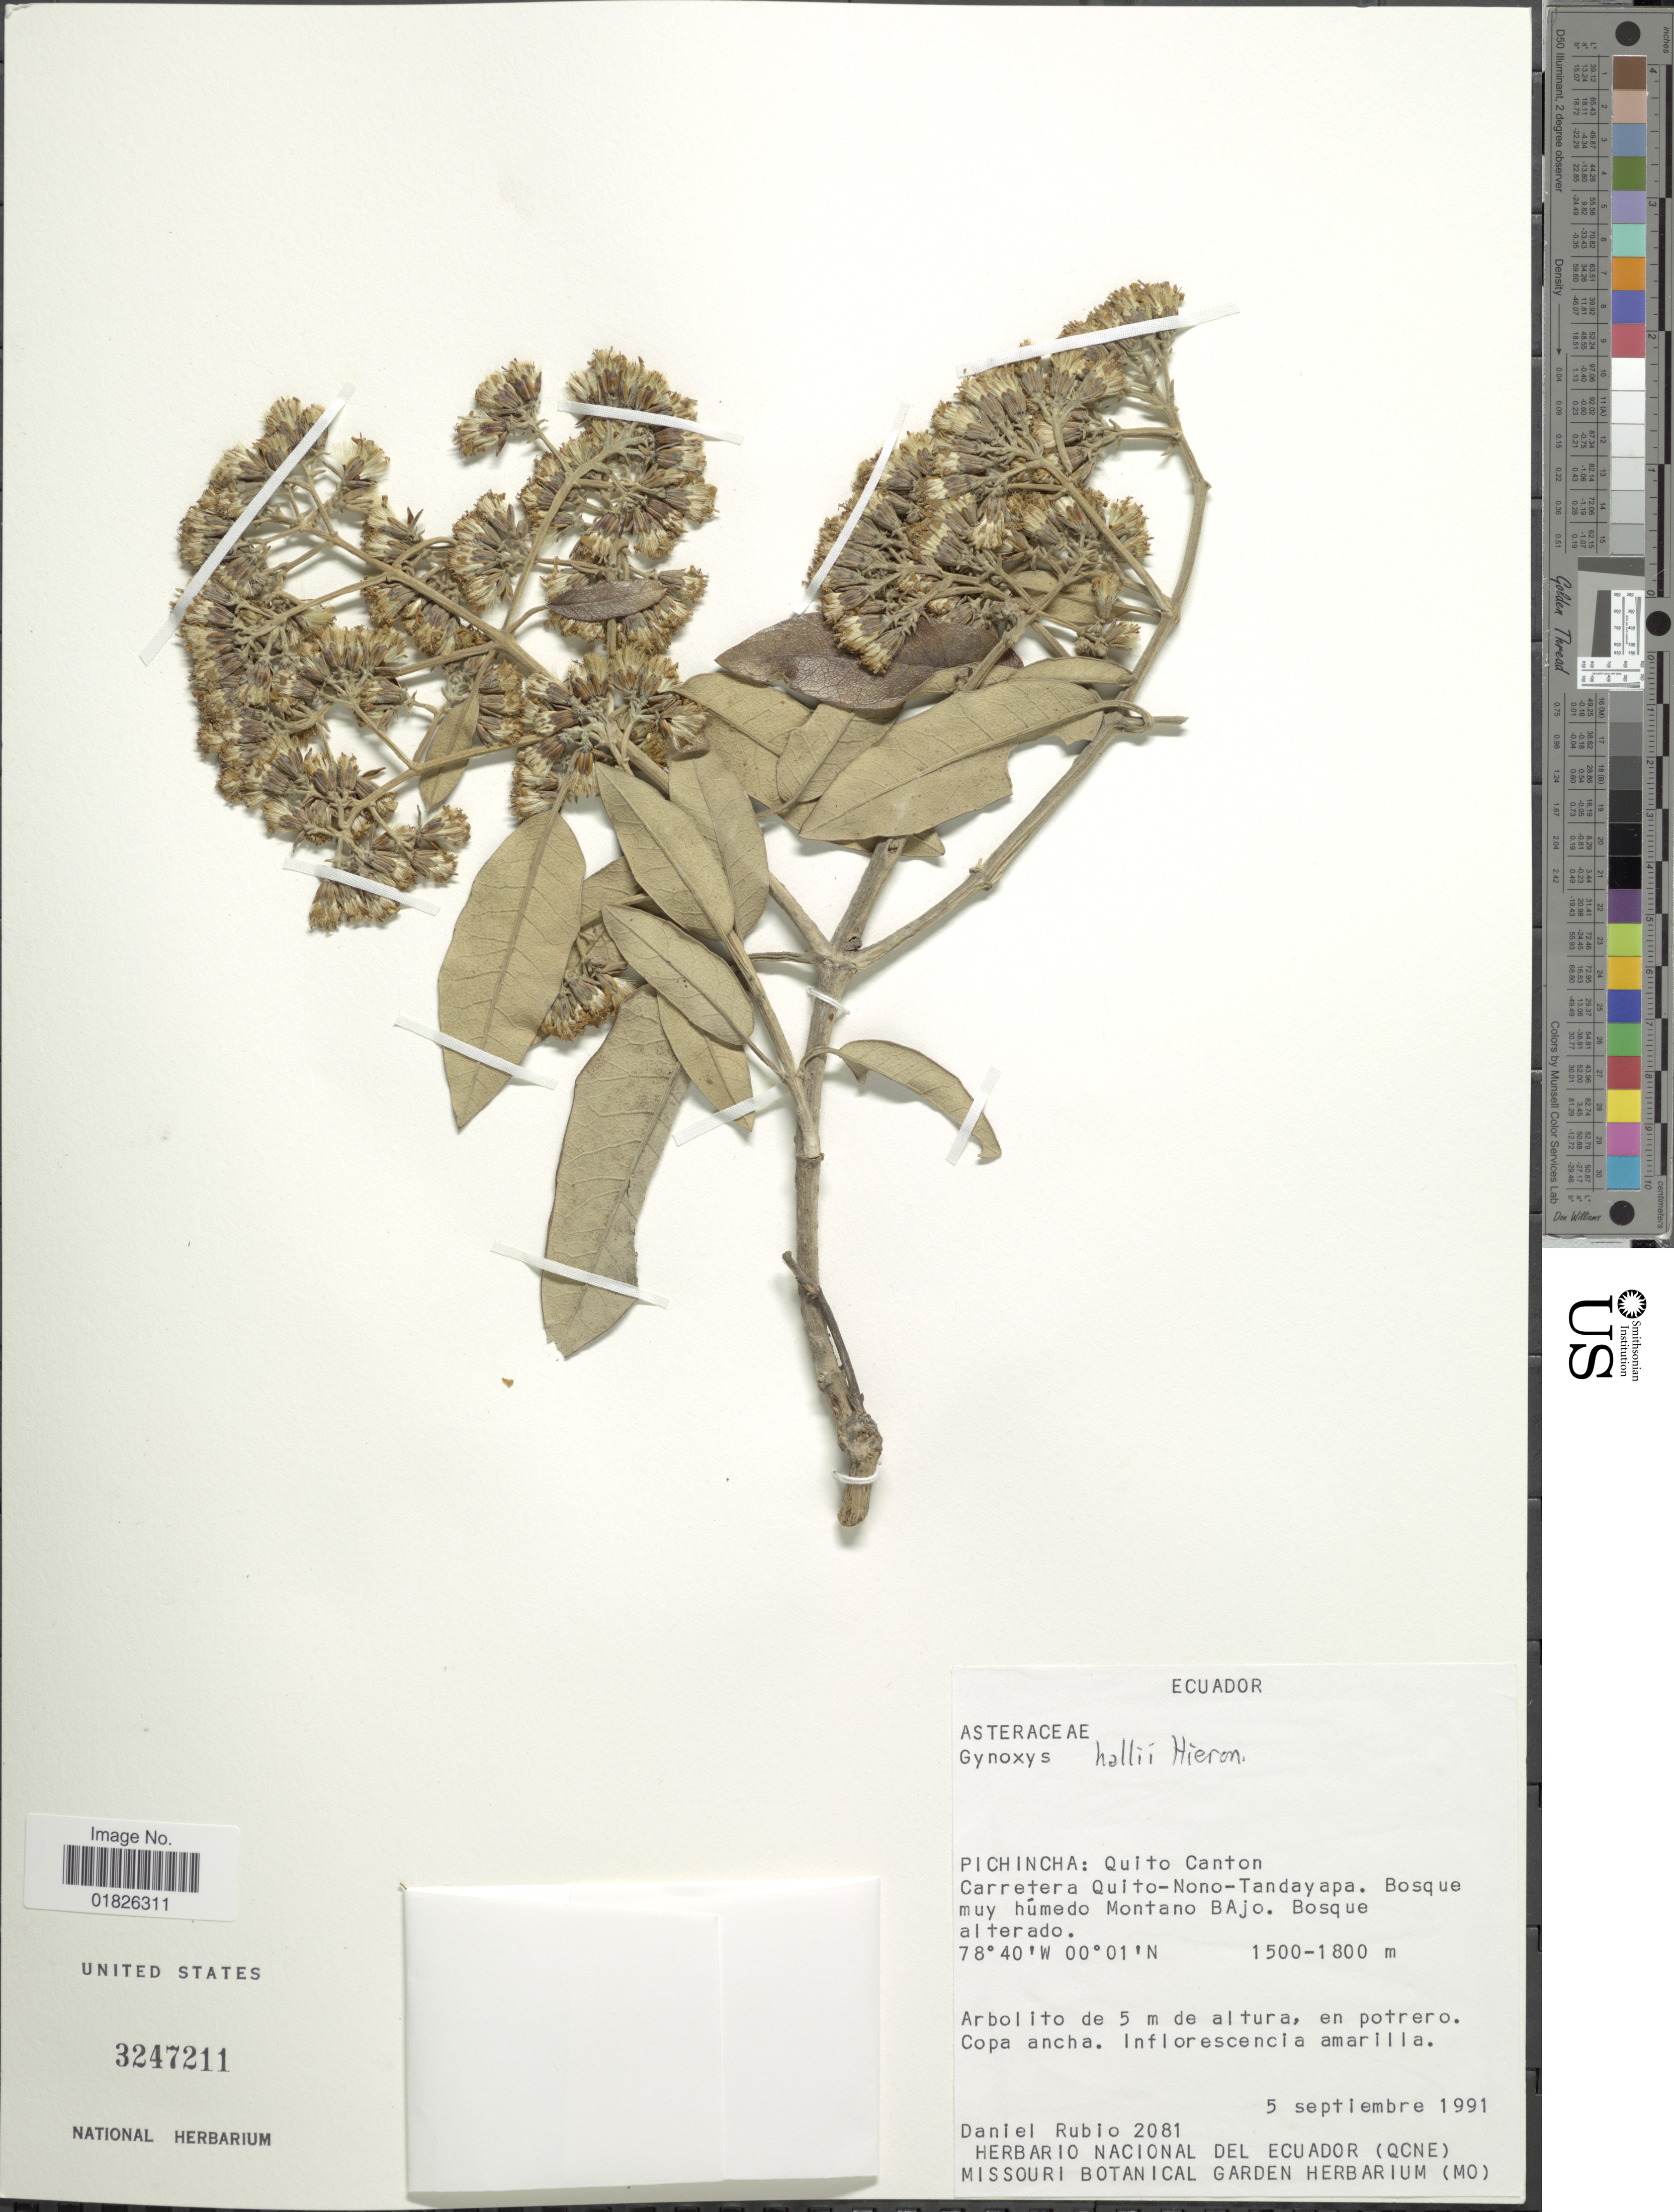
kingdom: Plantae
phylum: Tracheophyta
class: Magnoliopsida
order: Asterales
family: Asteraceae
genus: Gynoxys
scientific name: Gynoxys hallii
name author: Cass.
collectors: D. Rubio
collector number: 2081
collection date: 1991-09-05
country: Ecuador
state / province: Pichincha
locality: Quito Canton, Carretera Quito-Nono-Tandayapa.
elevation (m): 1500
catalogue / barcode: US 3247211